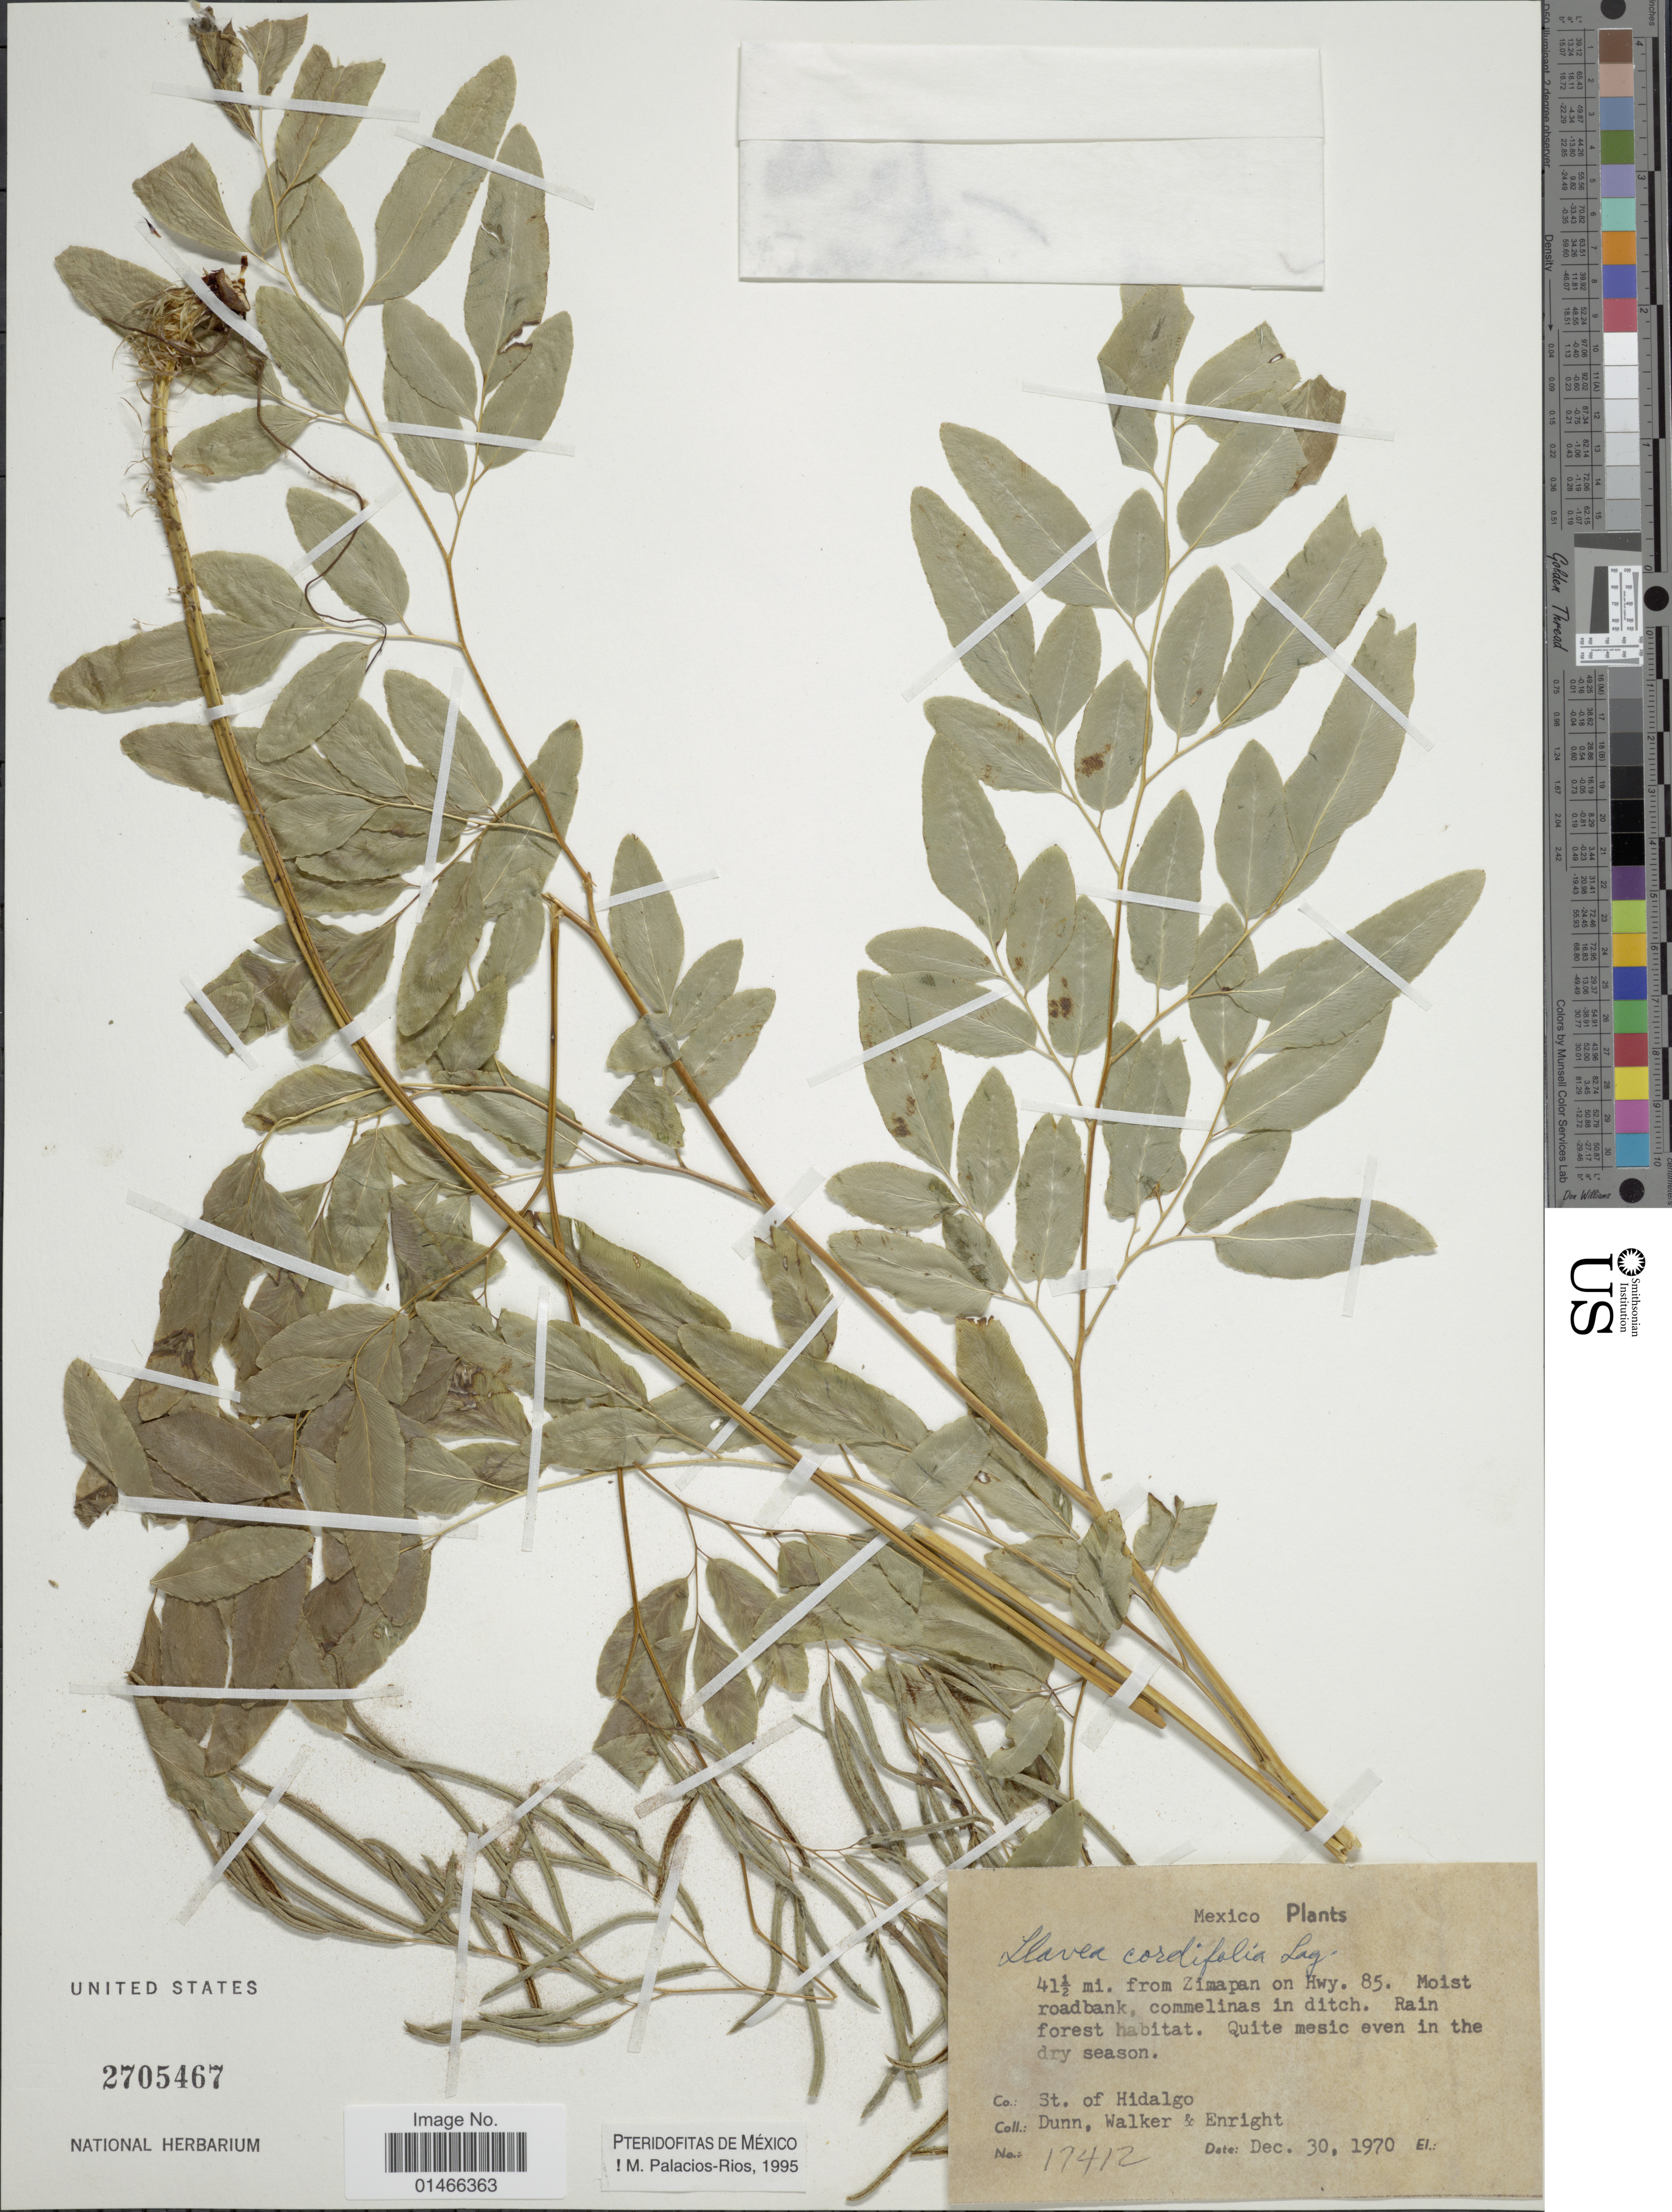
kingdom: Plantae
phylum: Tracheophyta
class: Polypodiopsida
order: Polypodiales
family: Pteridaceae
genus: Llavea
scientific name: Llavea cordifolia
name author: Lag.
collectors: Dunn, --, -. Walker & -. Enright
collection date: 1970-12-30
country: Mexico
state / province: Hidalgo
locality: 41½ mi. from Zimapan on Hwy. 85.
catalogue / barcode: US 2705467